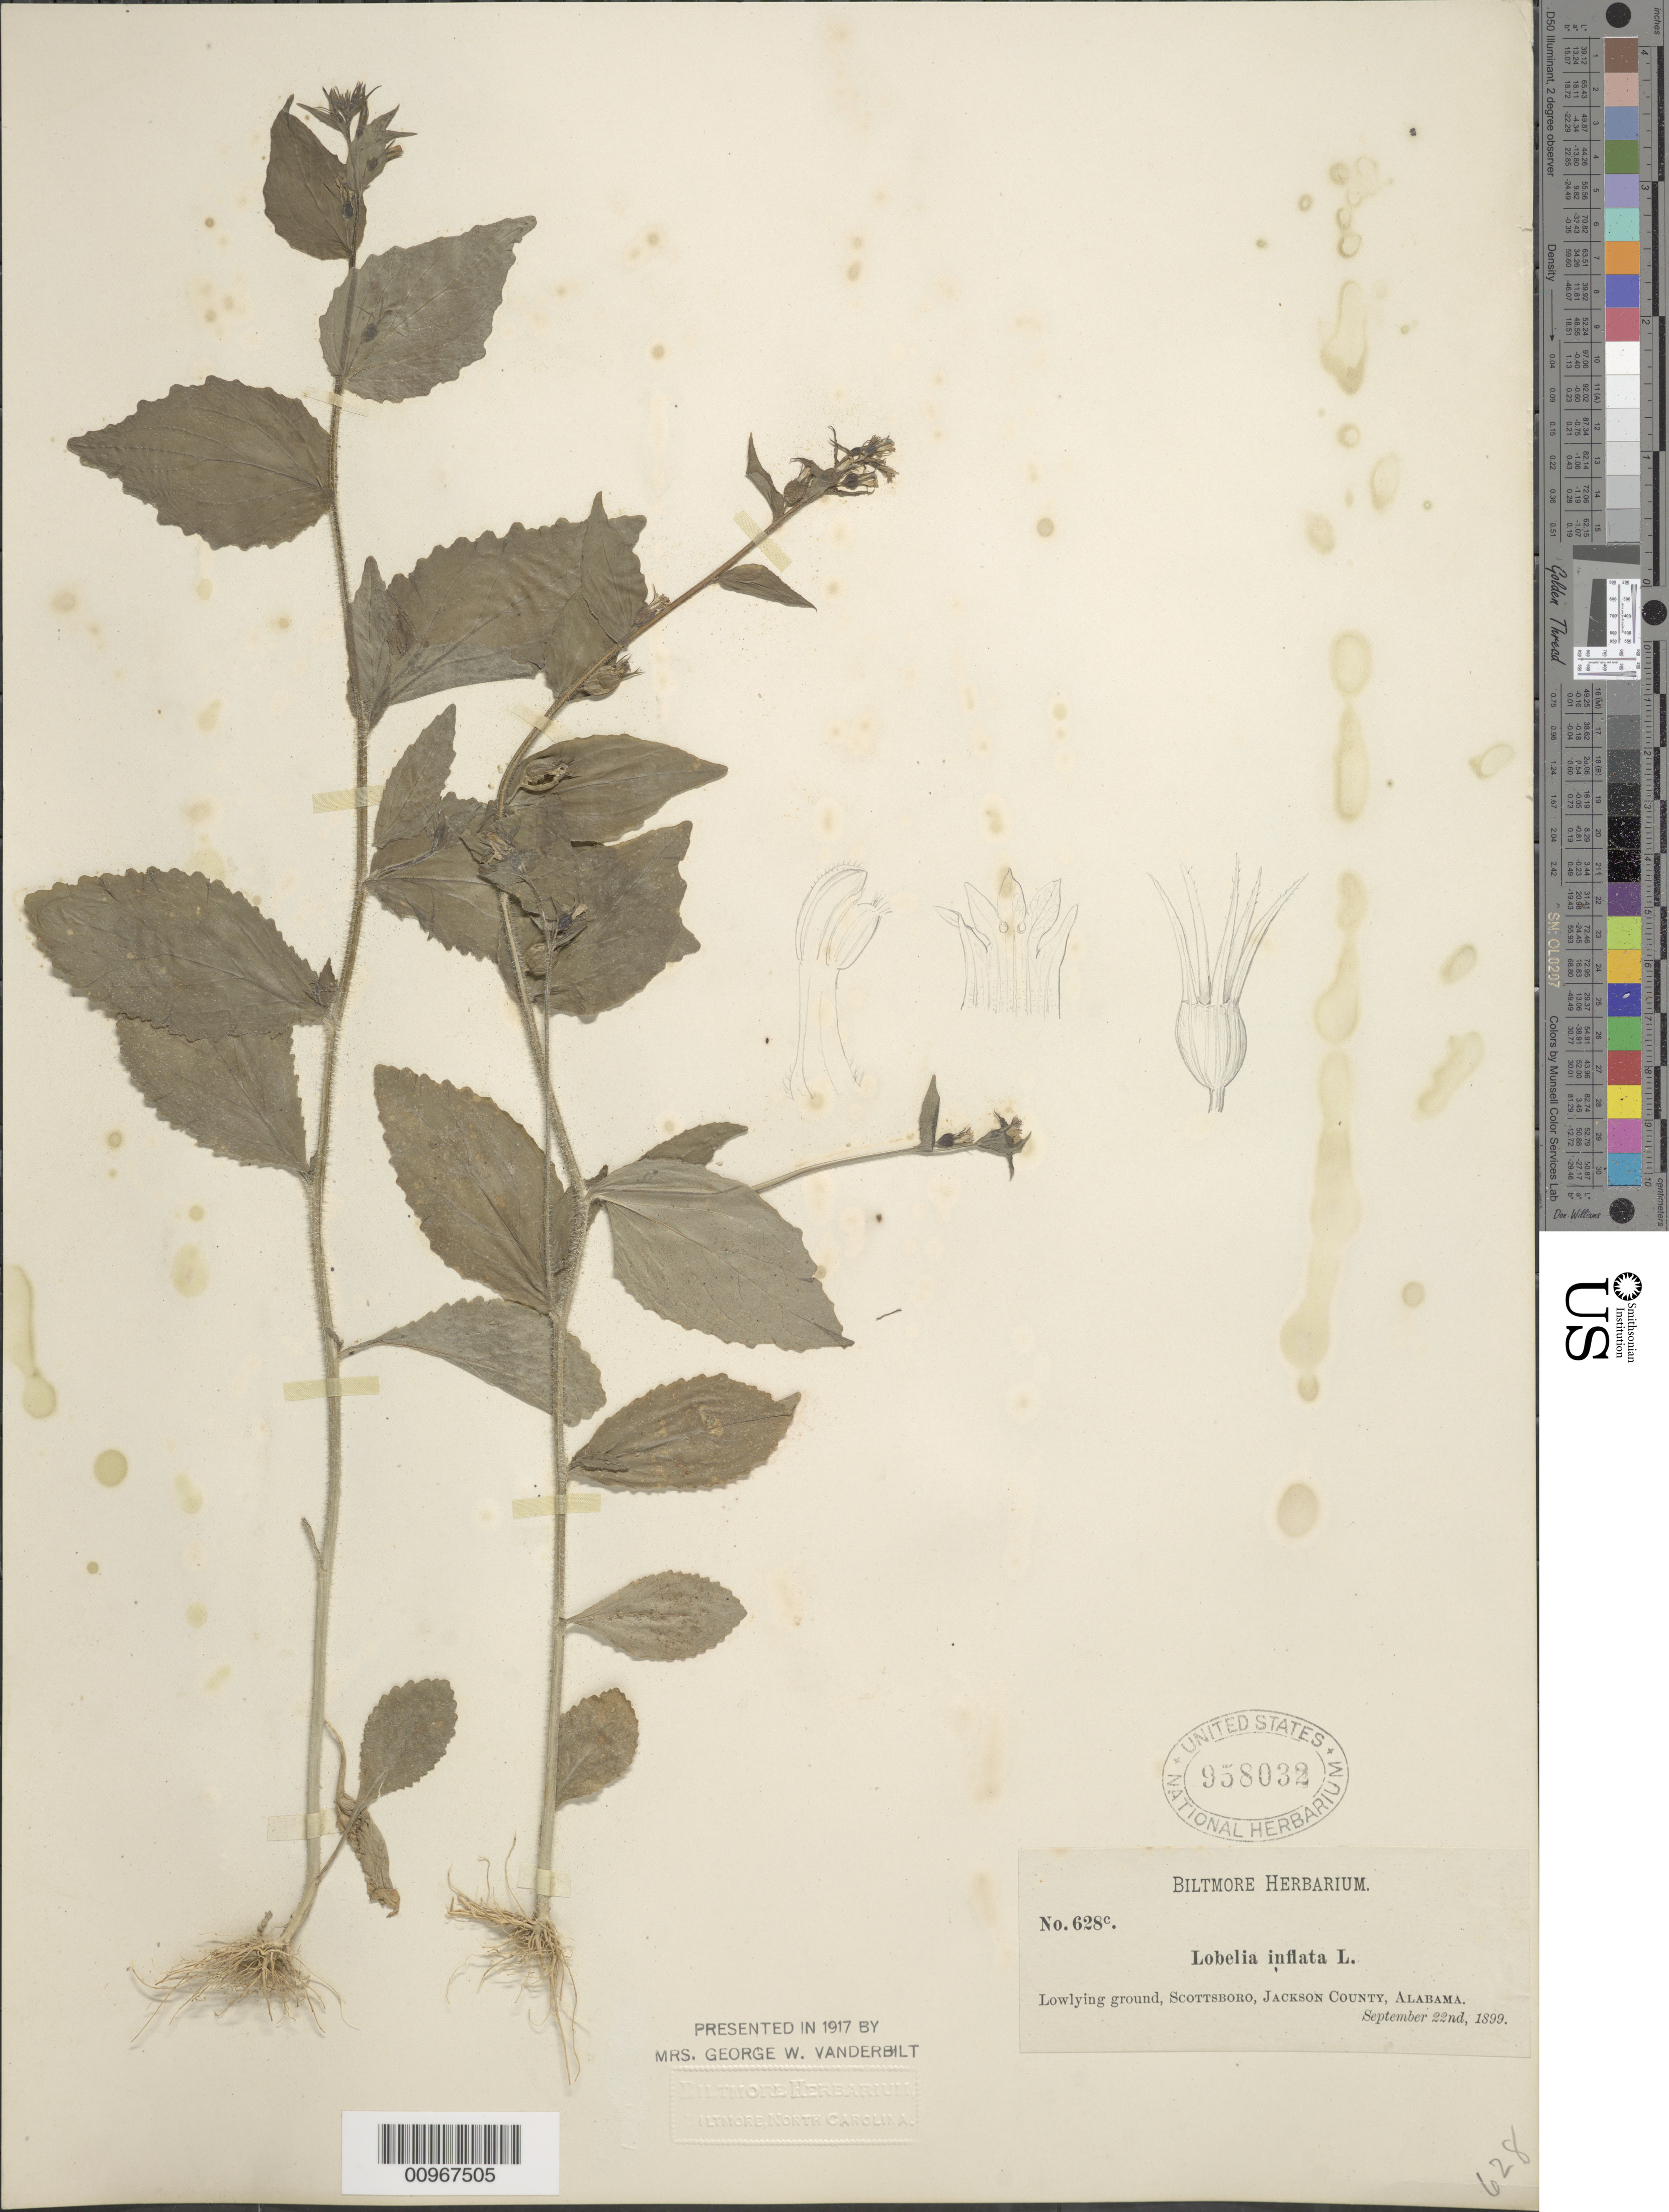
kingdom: Plantae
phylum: Tracheophyta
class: Magnoliopsida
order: Asterales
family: Campanulaceae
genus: Lobelia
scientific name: Lobelia inflata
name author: L.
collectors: ex herb. Biltmore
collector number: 628c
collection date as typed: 22 Sep 1899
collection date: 1899-09-22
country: United States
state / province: Alabama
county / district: Jackson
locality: Scottsboro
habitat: lowlying ground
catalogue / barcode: US 958032